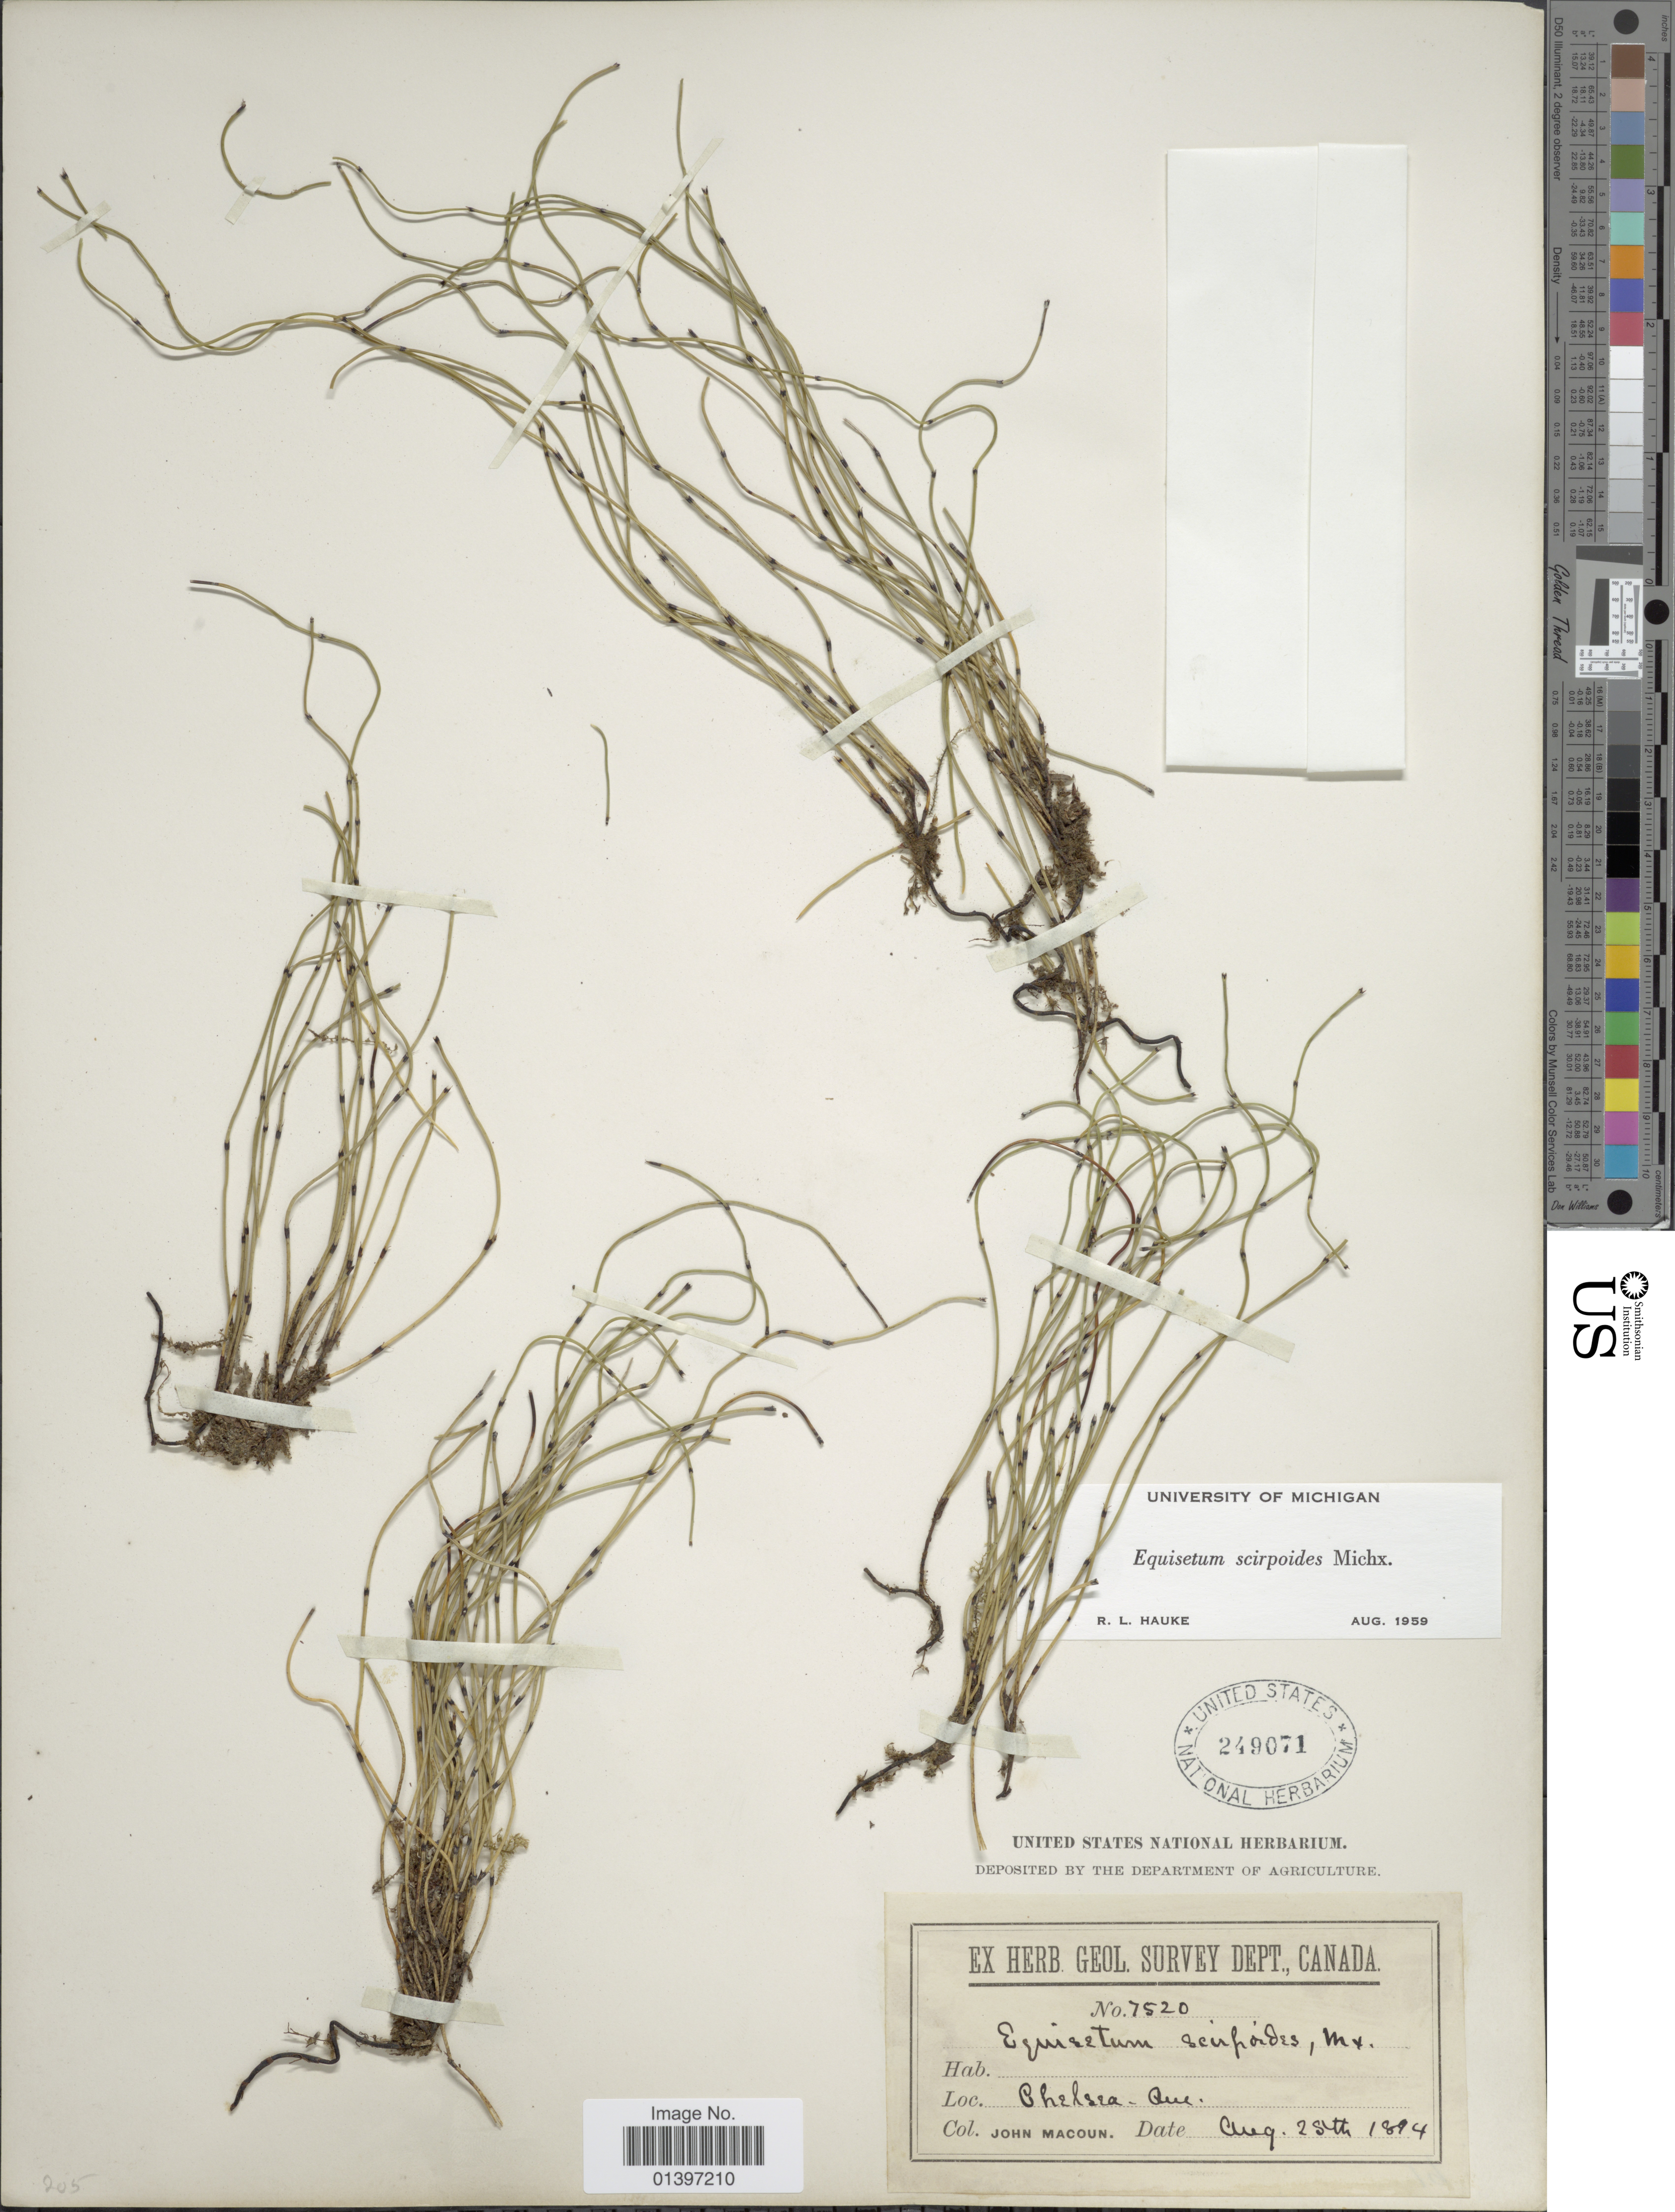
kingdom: Plantae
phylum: Tracheophyta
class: Polypodiopsida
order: Equisetales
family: Equisetaceae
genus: Equisetum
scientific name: Equisetum scirpoides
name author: Michx.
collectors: J. Macoun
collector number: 7520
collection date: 1894-08-25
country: Canada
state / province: Quebec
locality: Chelsea, Que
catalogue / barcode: US 249071